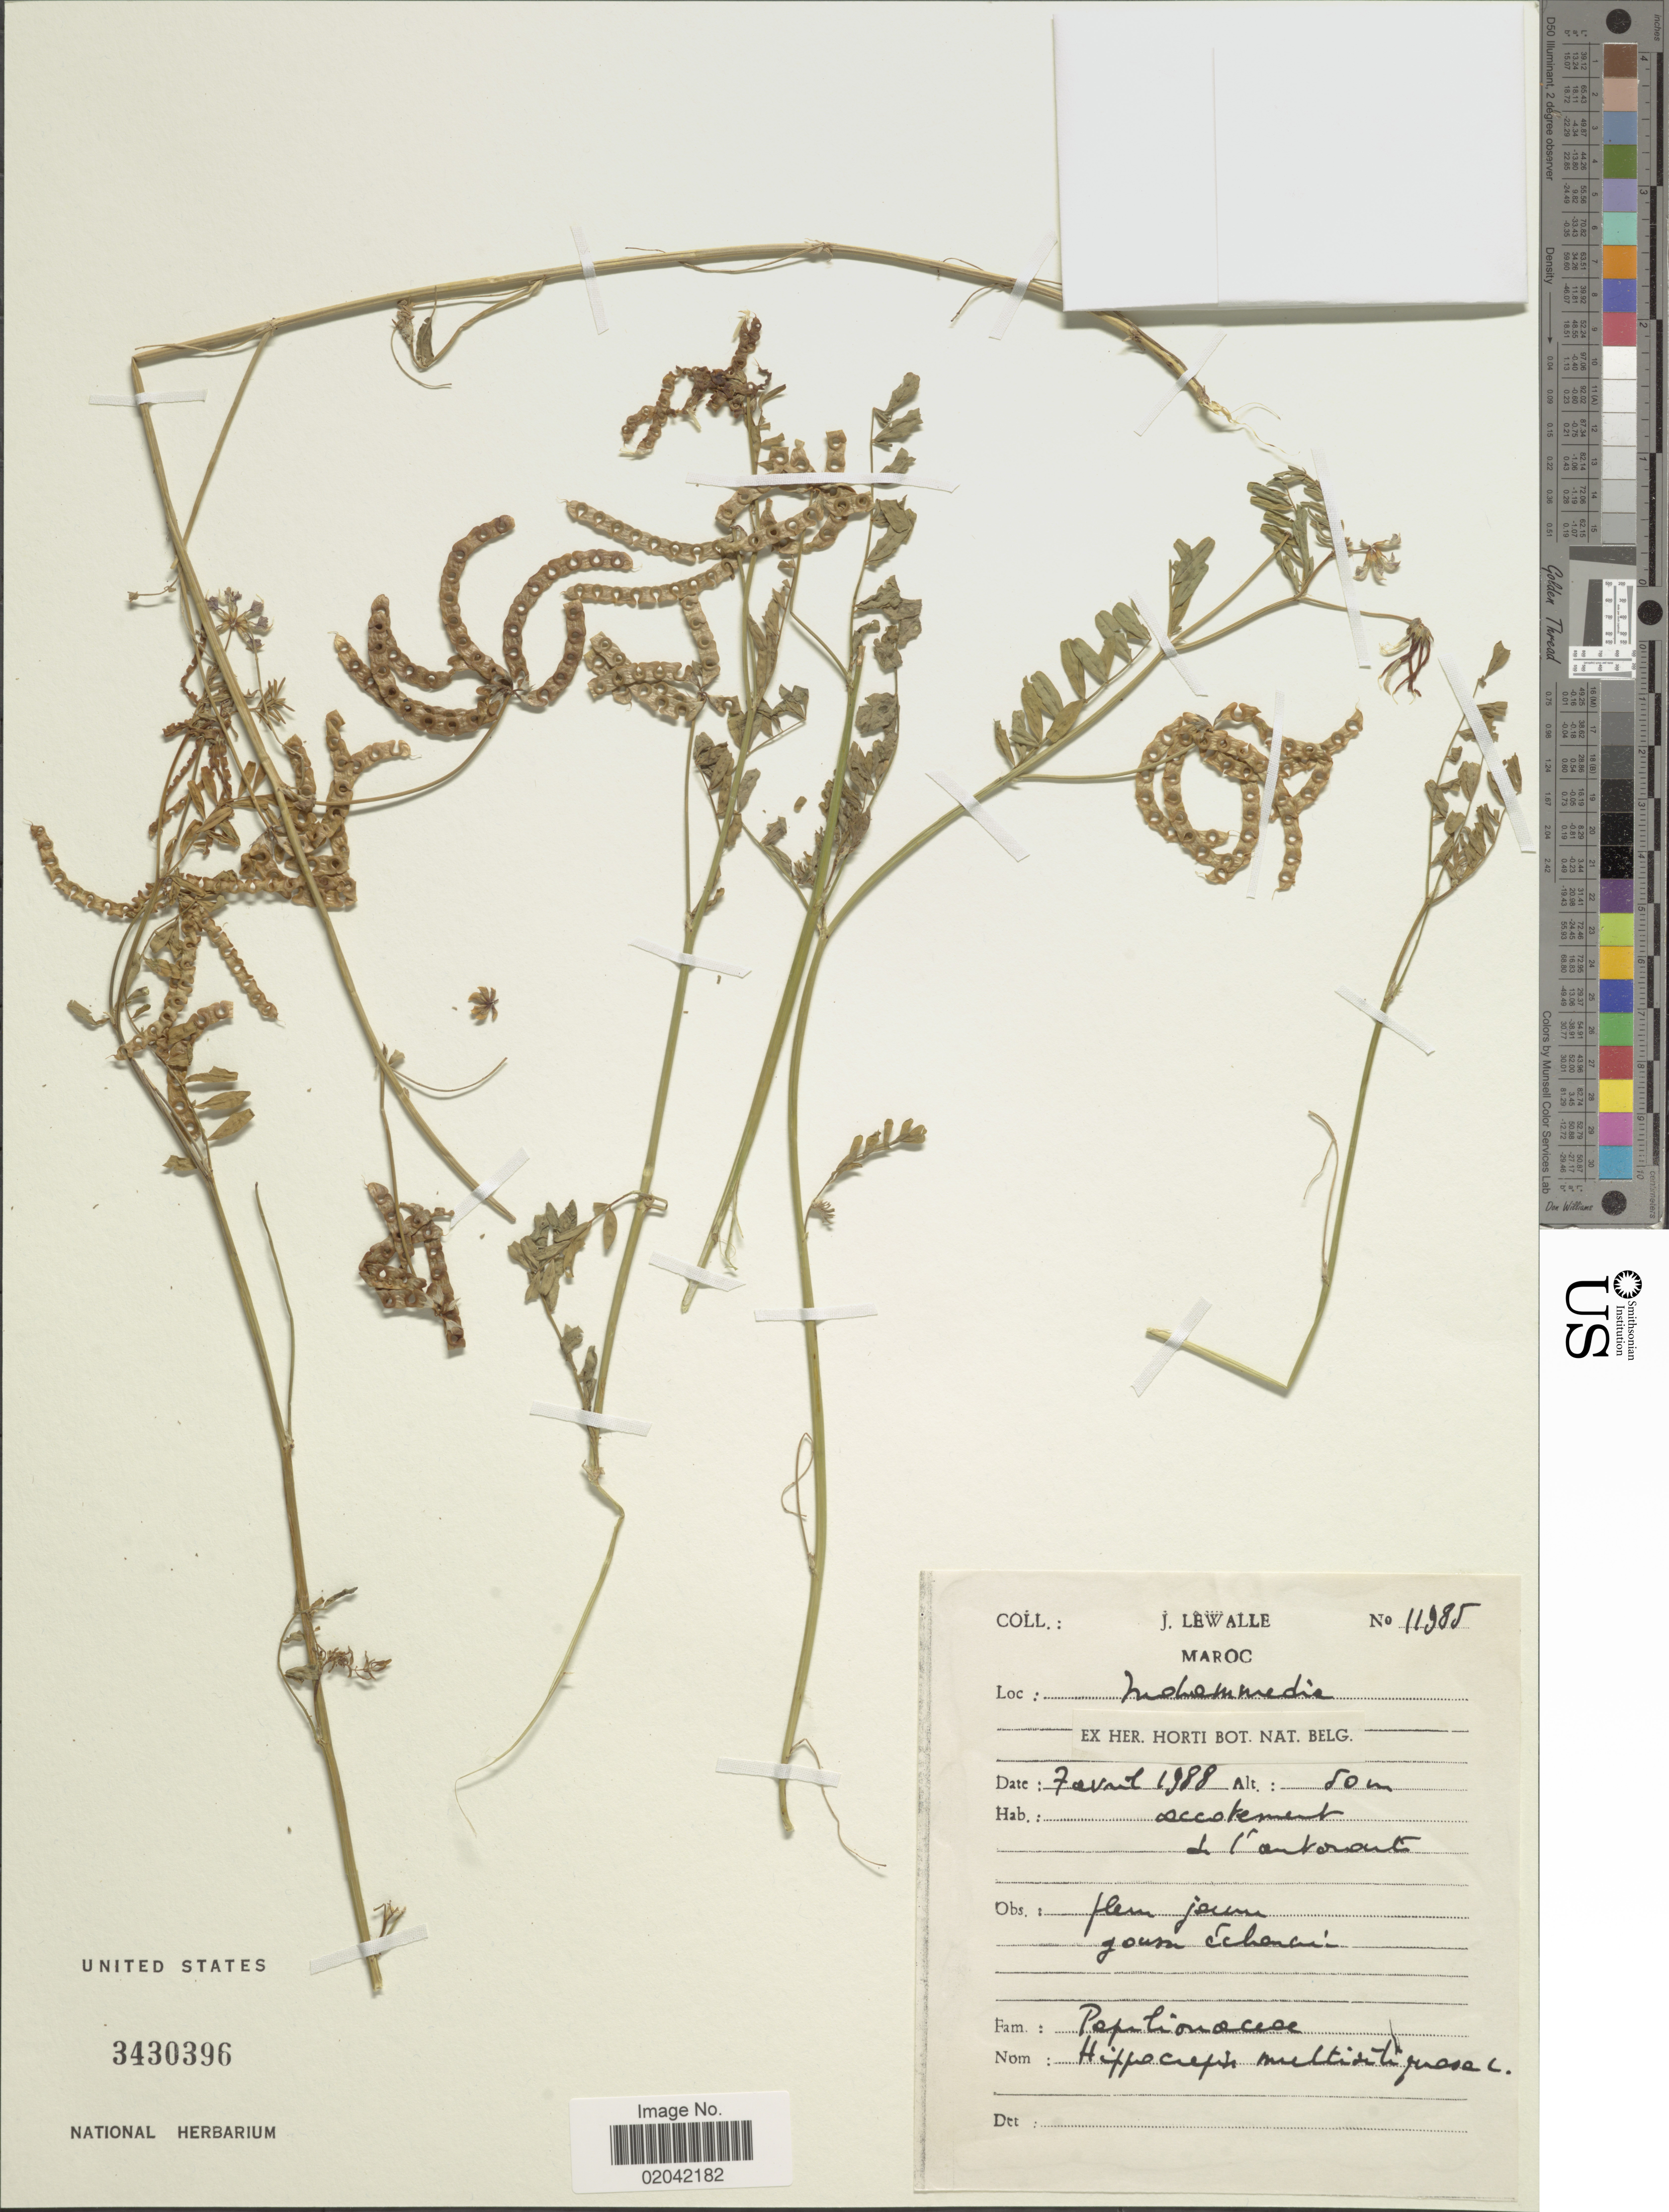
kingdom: Plantae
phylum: Tracheophyta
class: Magnoliopsida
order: Fabales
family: Fabaceae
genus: Hippocrepis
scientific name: Hippocrepis multisiliquosa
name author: L.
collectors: J. Lewalle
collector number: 11985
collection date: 1988-04-07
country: Morocco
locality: Maroc. Mohammedia.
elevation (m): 50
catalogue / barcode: US 3430396